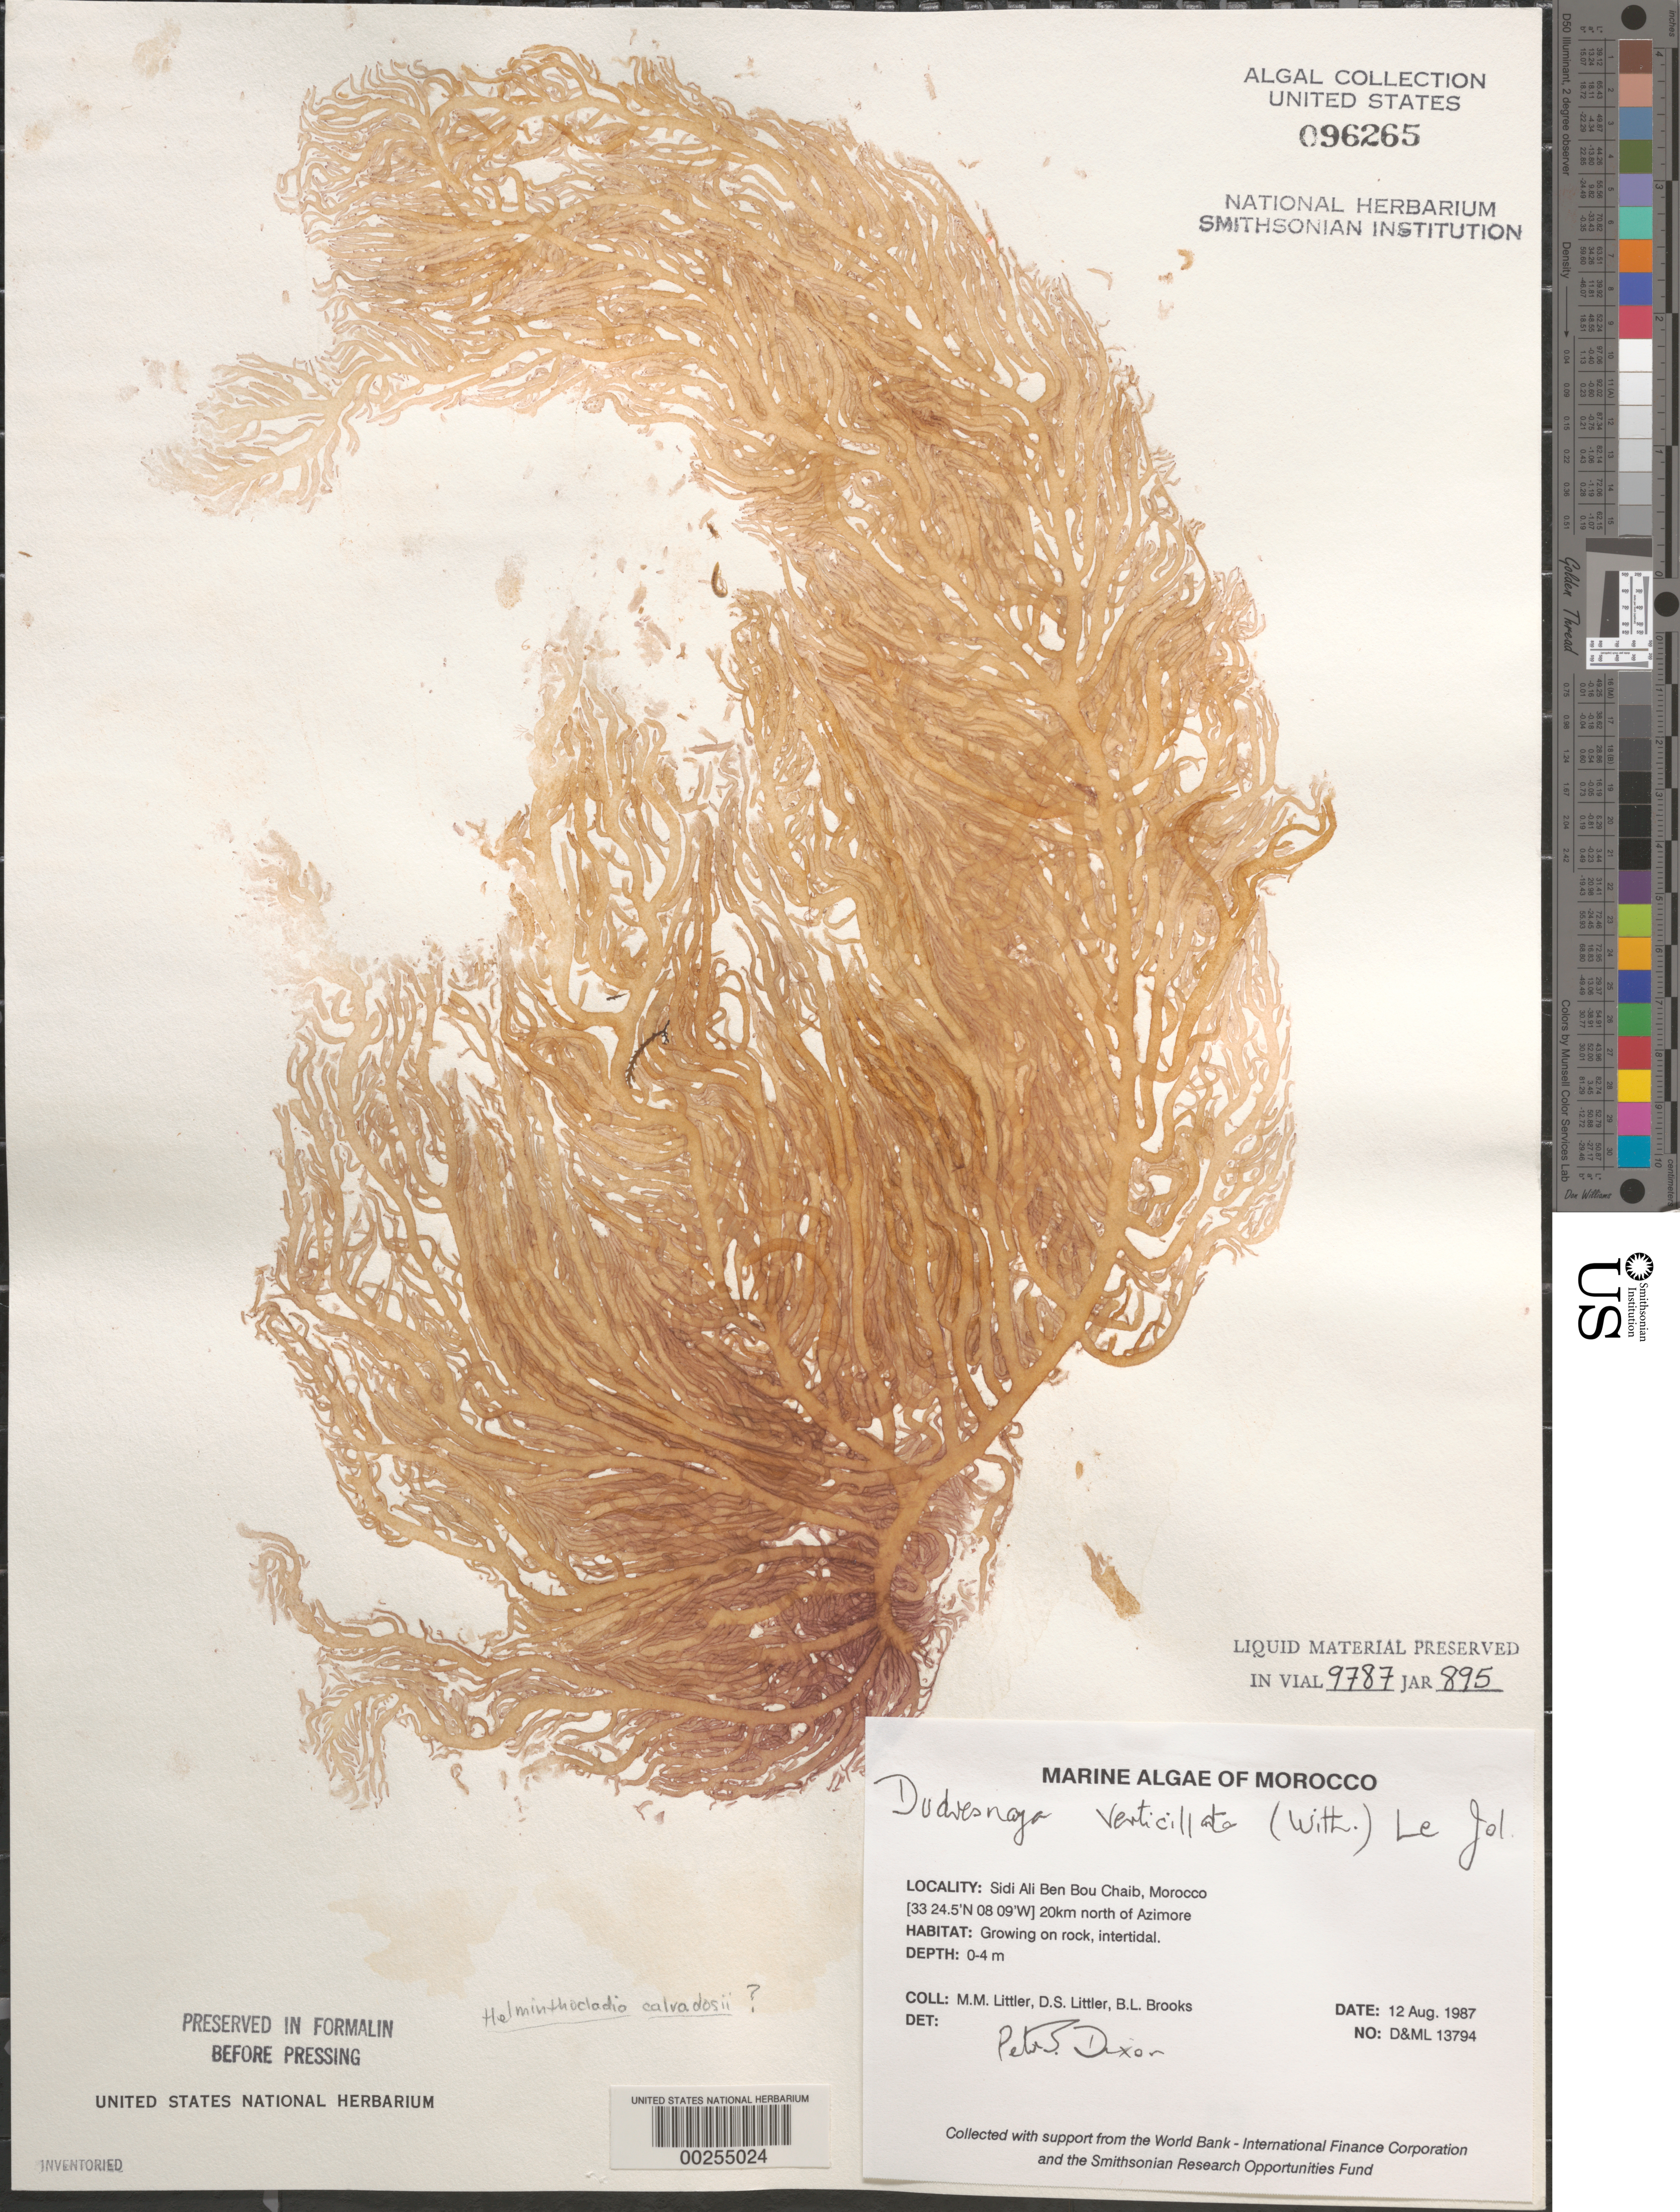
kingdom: Plantae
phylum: Rhodophyta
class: Florideophyceae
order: Gigartinales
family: Dumontiaceae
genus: Dudresnaya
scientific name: Dudresnaya verticillata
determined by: Dixon, P. S.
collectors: M. M. Littler, D. S. Littler & B. Brooks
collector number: D&ML 13794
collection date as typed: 12 Aug 1987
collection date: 1987-08-12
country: Morocco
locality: Sidi Ali Ben Bou Chaib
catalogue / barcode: US 96265